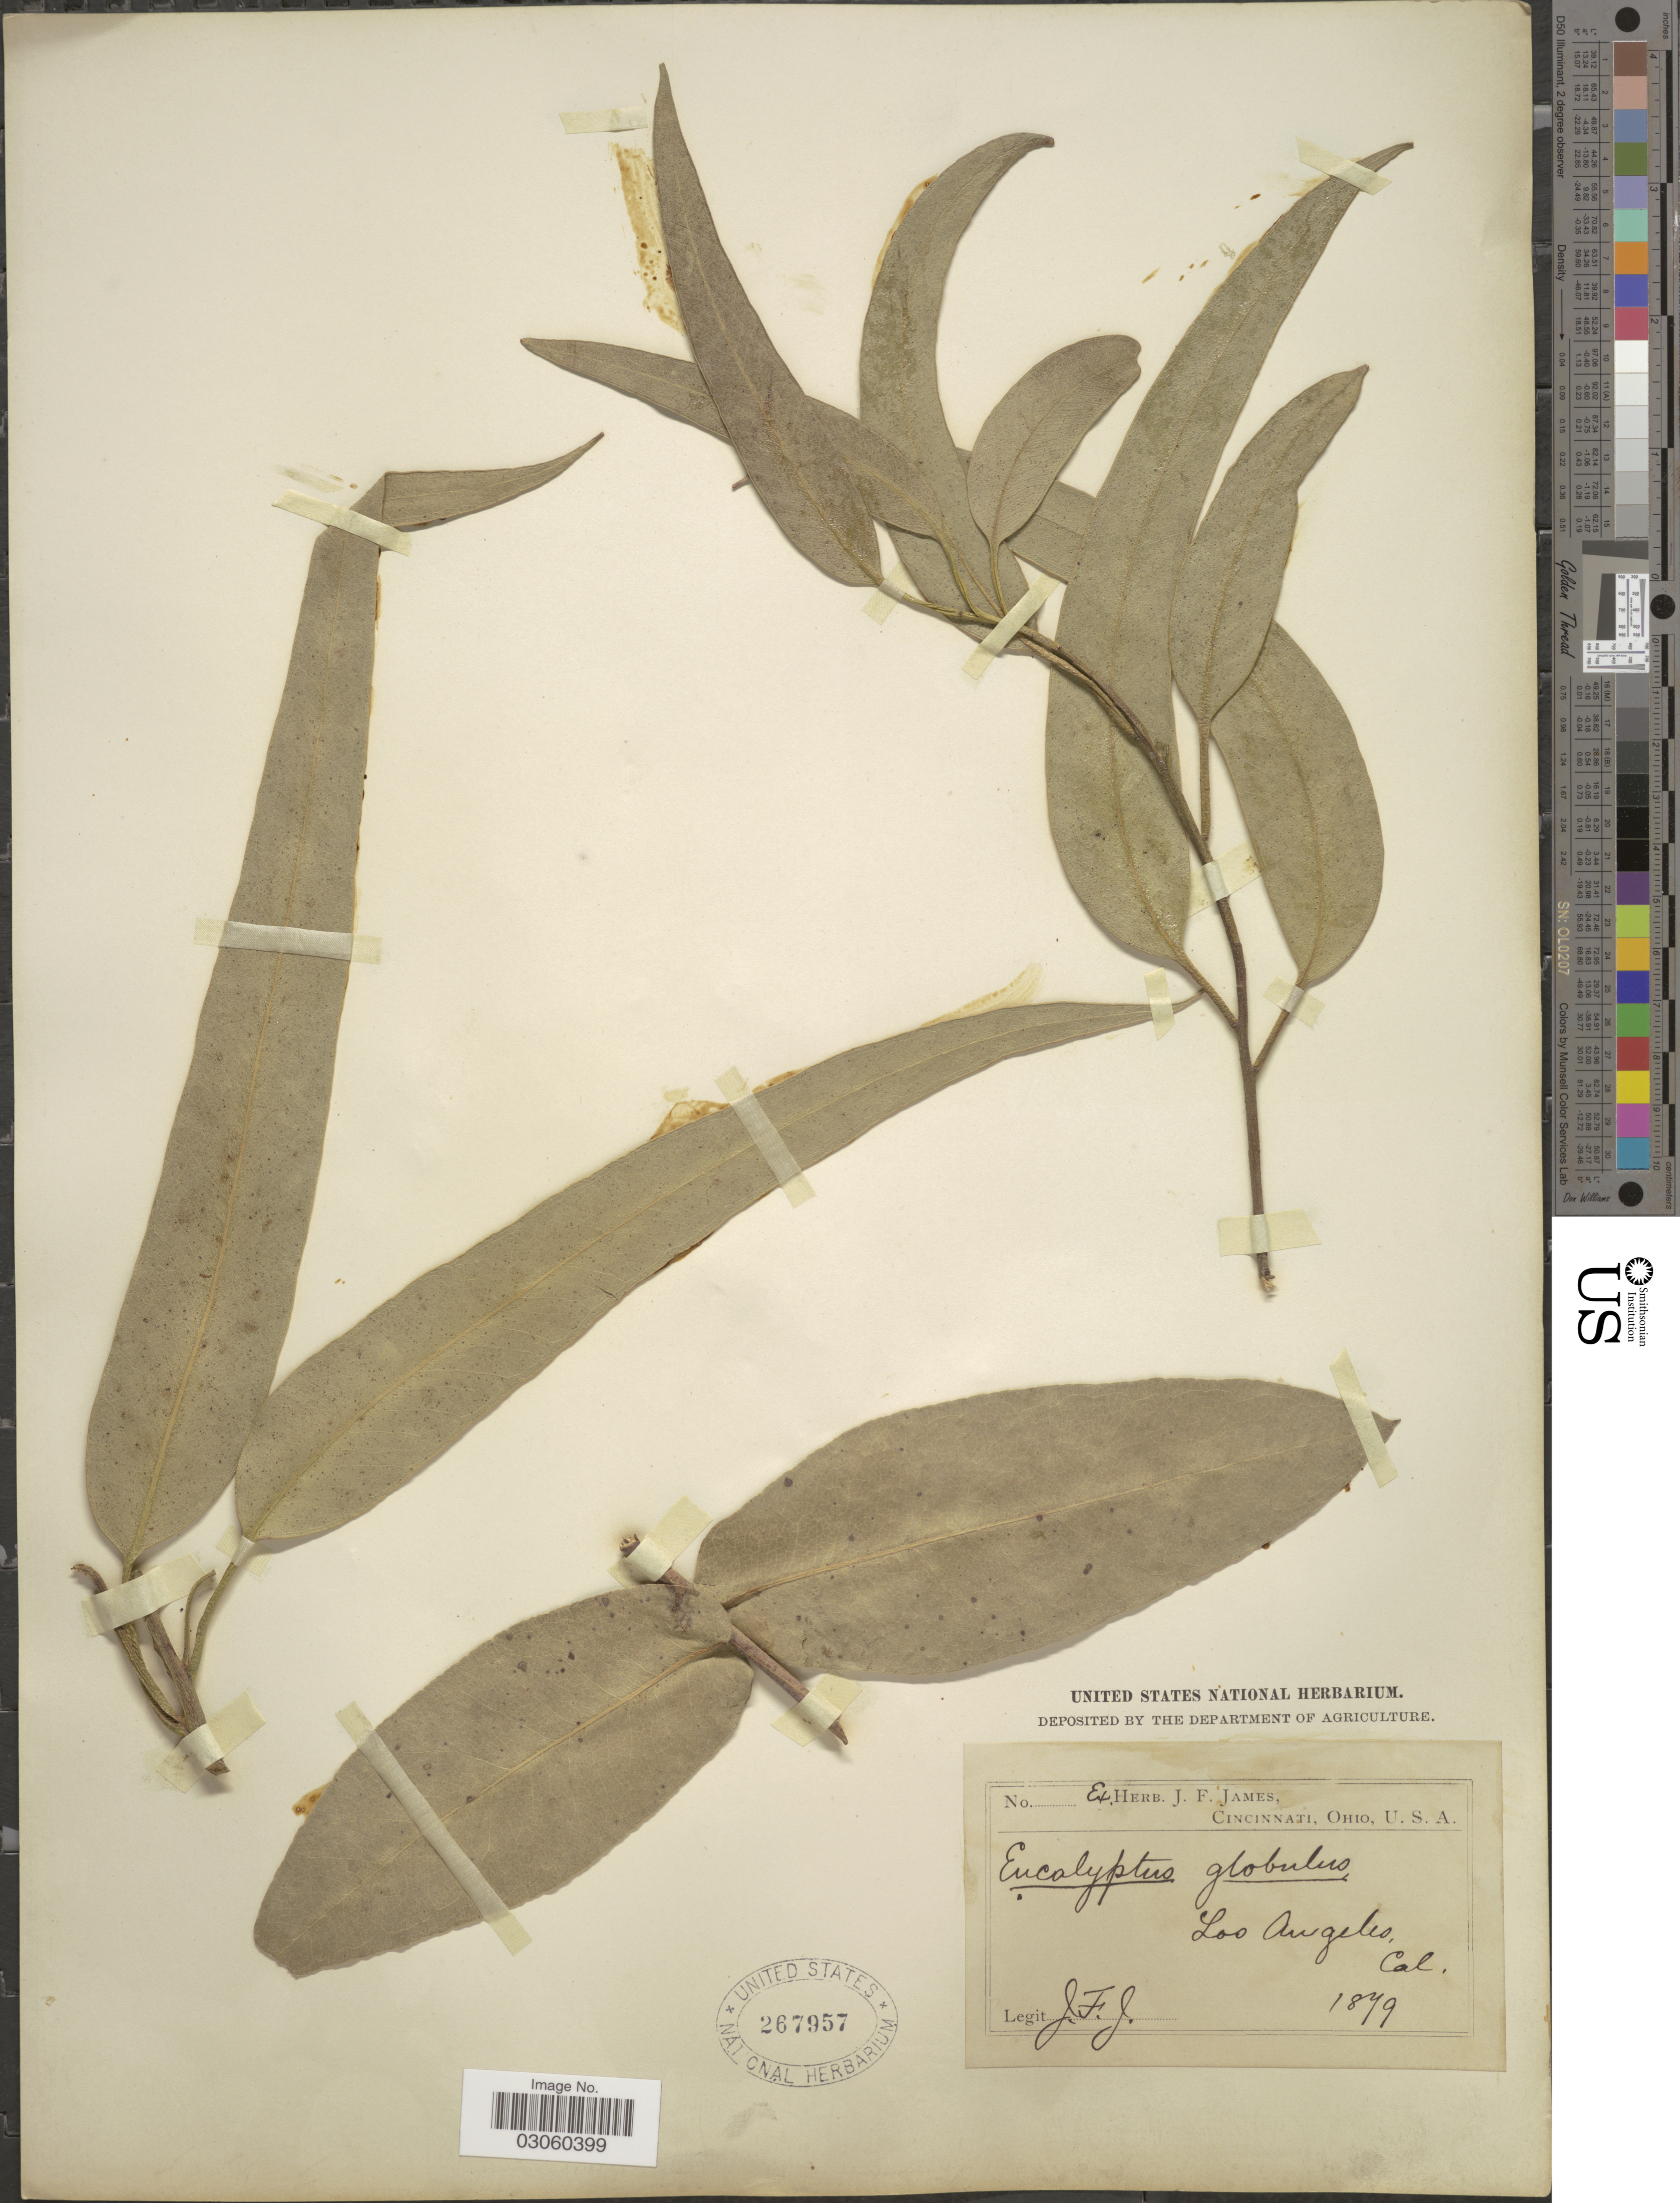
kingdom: Plantae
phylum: Tracheophyta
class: Magnoliopsida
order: Myrtales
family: Myrtaceae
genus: Eucalyptus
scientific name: Eucalyptus globulus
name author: Labill.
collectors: J. James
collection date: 1879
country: United States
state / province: California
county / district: Los Angeles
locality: Los Angeles, Cal.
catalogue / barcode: US 267957